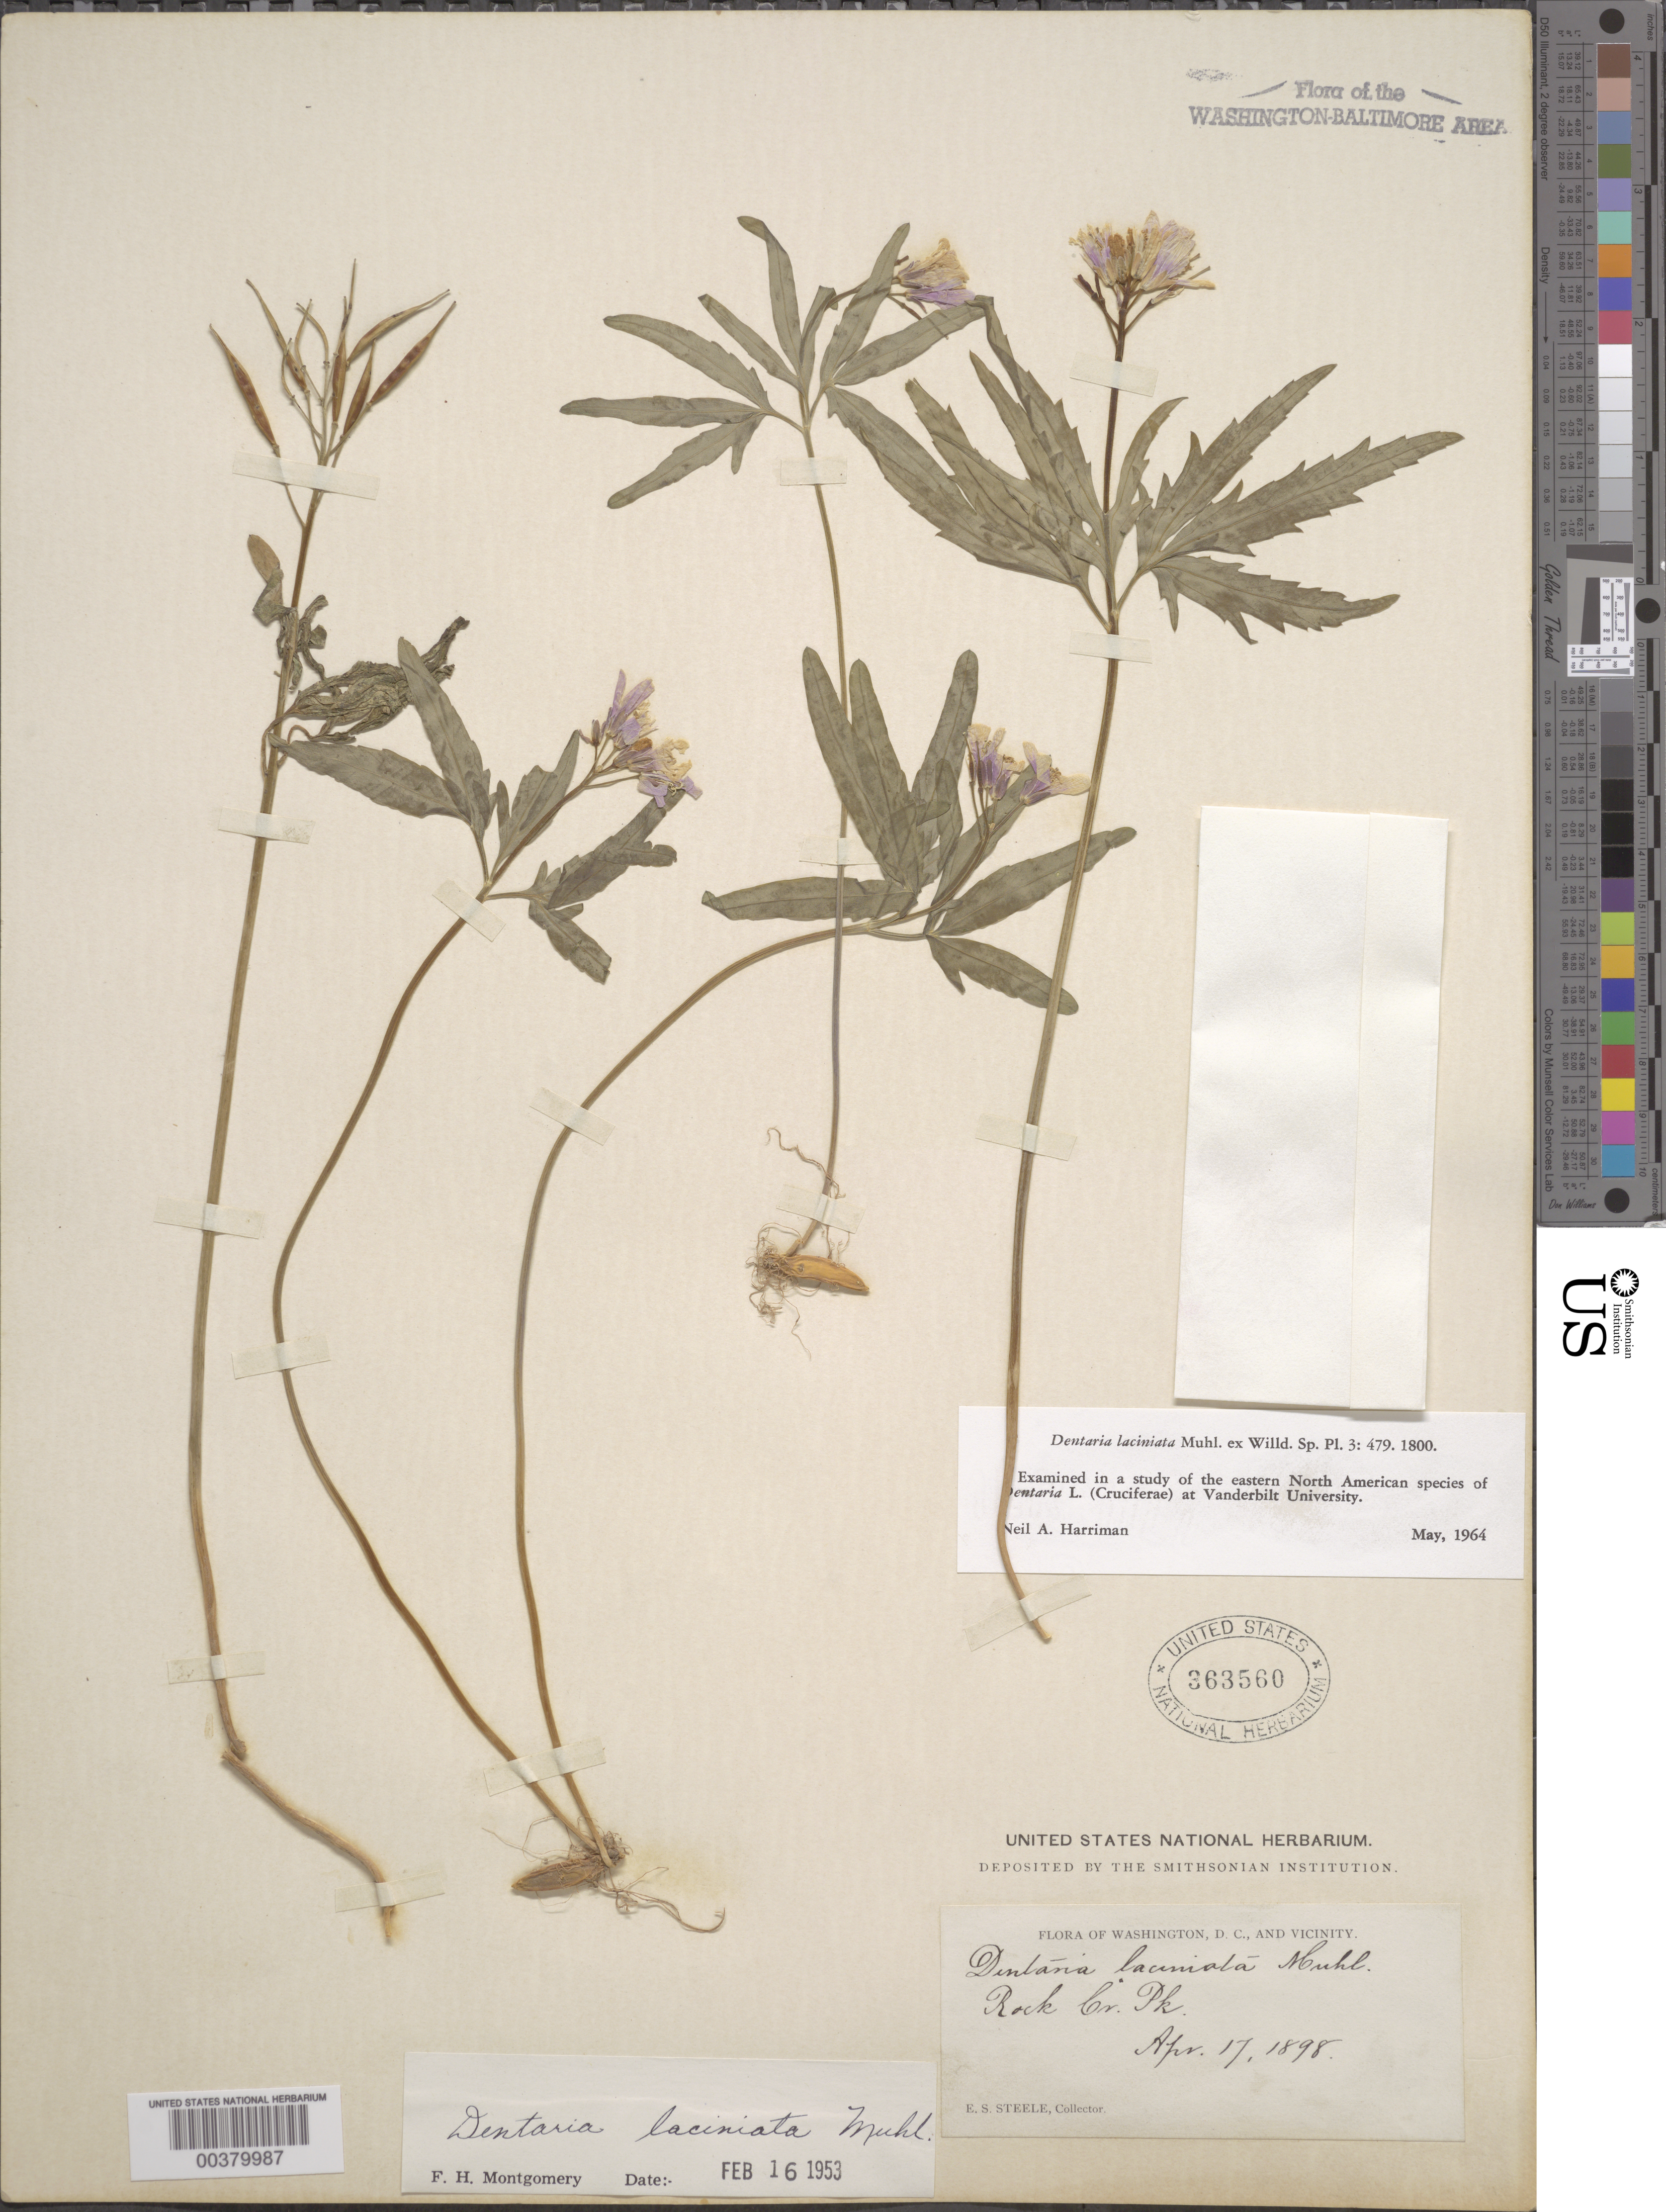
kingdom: Plantae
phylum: Tracheophyta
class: Magnoliopsida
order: Brassicales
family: Brassicaceae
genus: Cardamine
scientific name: Cardamine concatenata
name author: (Michx.) Sw.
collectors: E. Steele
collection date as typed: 17 Apr 1898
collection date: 1898-04-17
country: United States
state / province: District of Columbia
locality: Rock Creek Park Rock Creek Park & vicinity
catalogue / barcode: US 363560